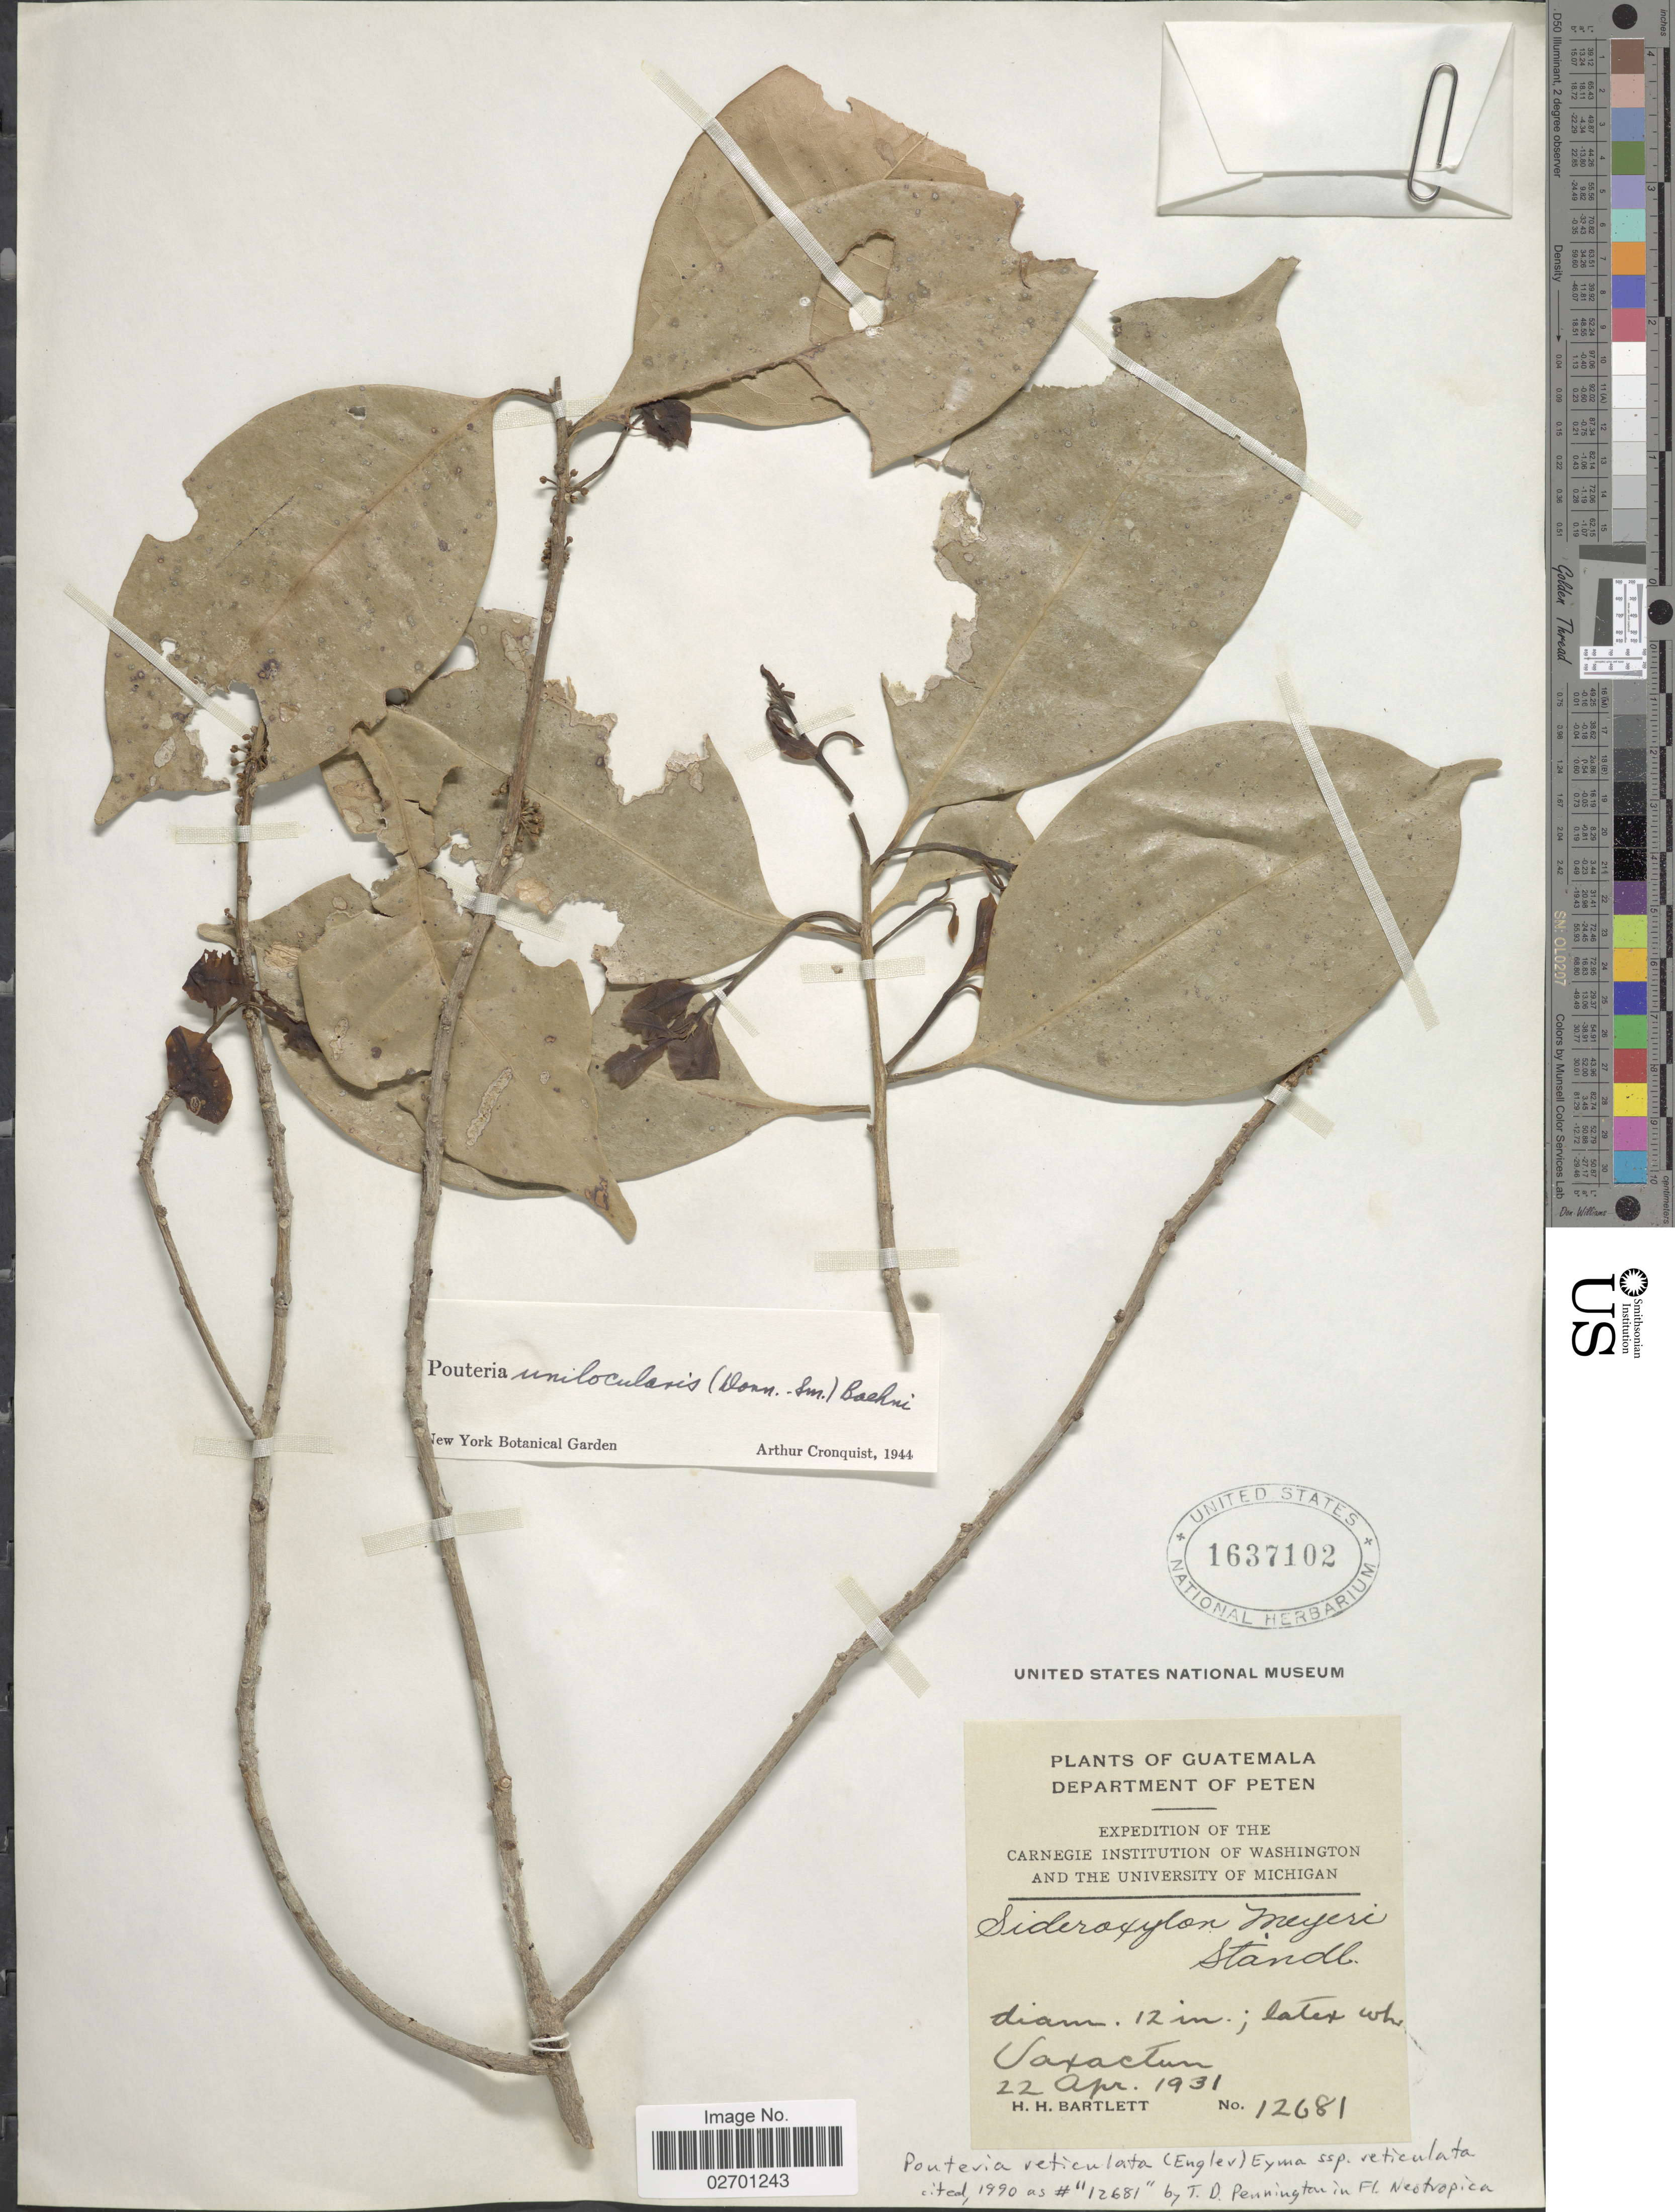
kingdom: Plantae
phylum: Tracheophyta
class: Magnoliopsida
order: Ericales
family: Sapotaceae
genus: Pouteria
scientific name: Pouteria reticulata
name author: (Engl.) Eyma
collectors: H. H. Bartlett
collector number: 12681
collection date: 1931-04-22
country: Guatemala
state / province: El Petén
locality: Uaxactun.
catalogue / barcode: US 1637102